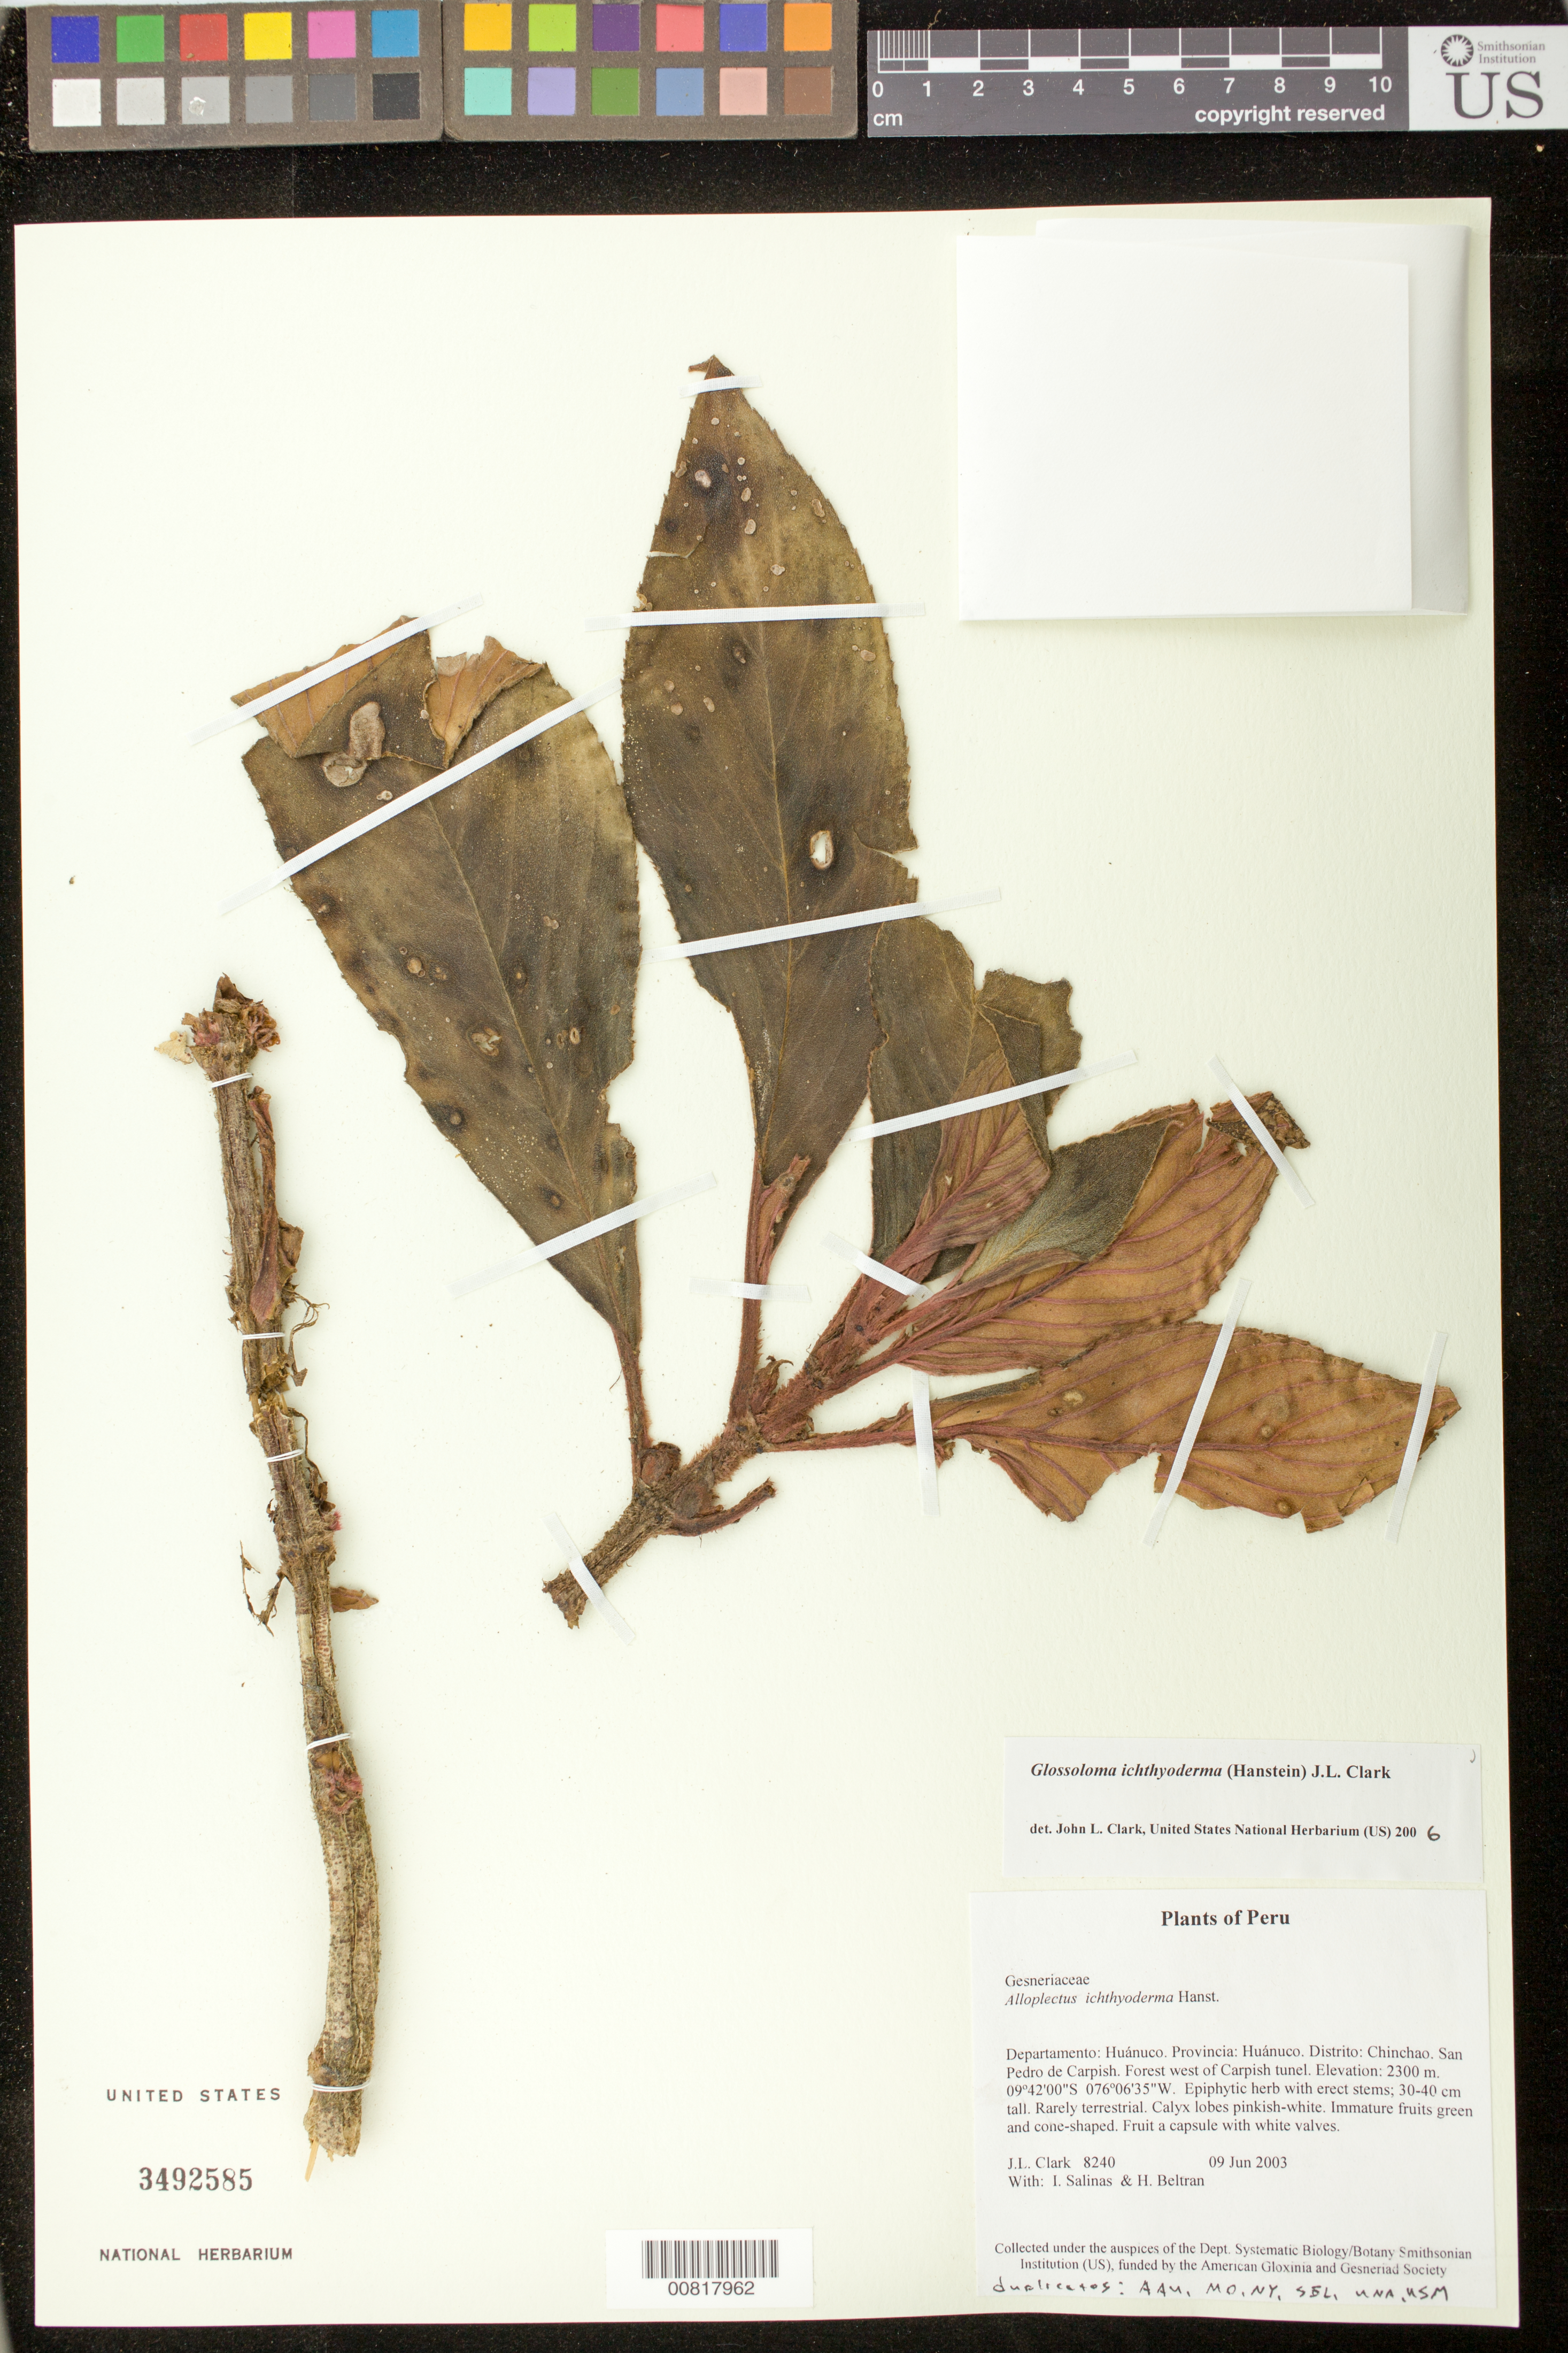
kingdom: Plantae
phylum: Tracheophyta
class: Magnoliopsida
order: Lamiales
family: Gesneriaceae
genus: Glossoloma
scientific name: Glossoloma ichthyoderma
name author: (Hanst.) J.L. Clark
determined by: Clark, J. L., (SEL), The Marie Selby Botanical Garden (UNITED STATES)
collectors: J. L. Clark, I. Salinas & H. Beltran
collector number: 8240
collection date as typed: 09 Jun 2003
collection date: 2003-06-09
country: Peru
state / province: Huánuco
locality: Huánuco. Distrito: Chinchao. San Pedro de Carpish. Forest west of Carpish tunel.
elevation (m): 2300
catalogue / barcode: US 3492585